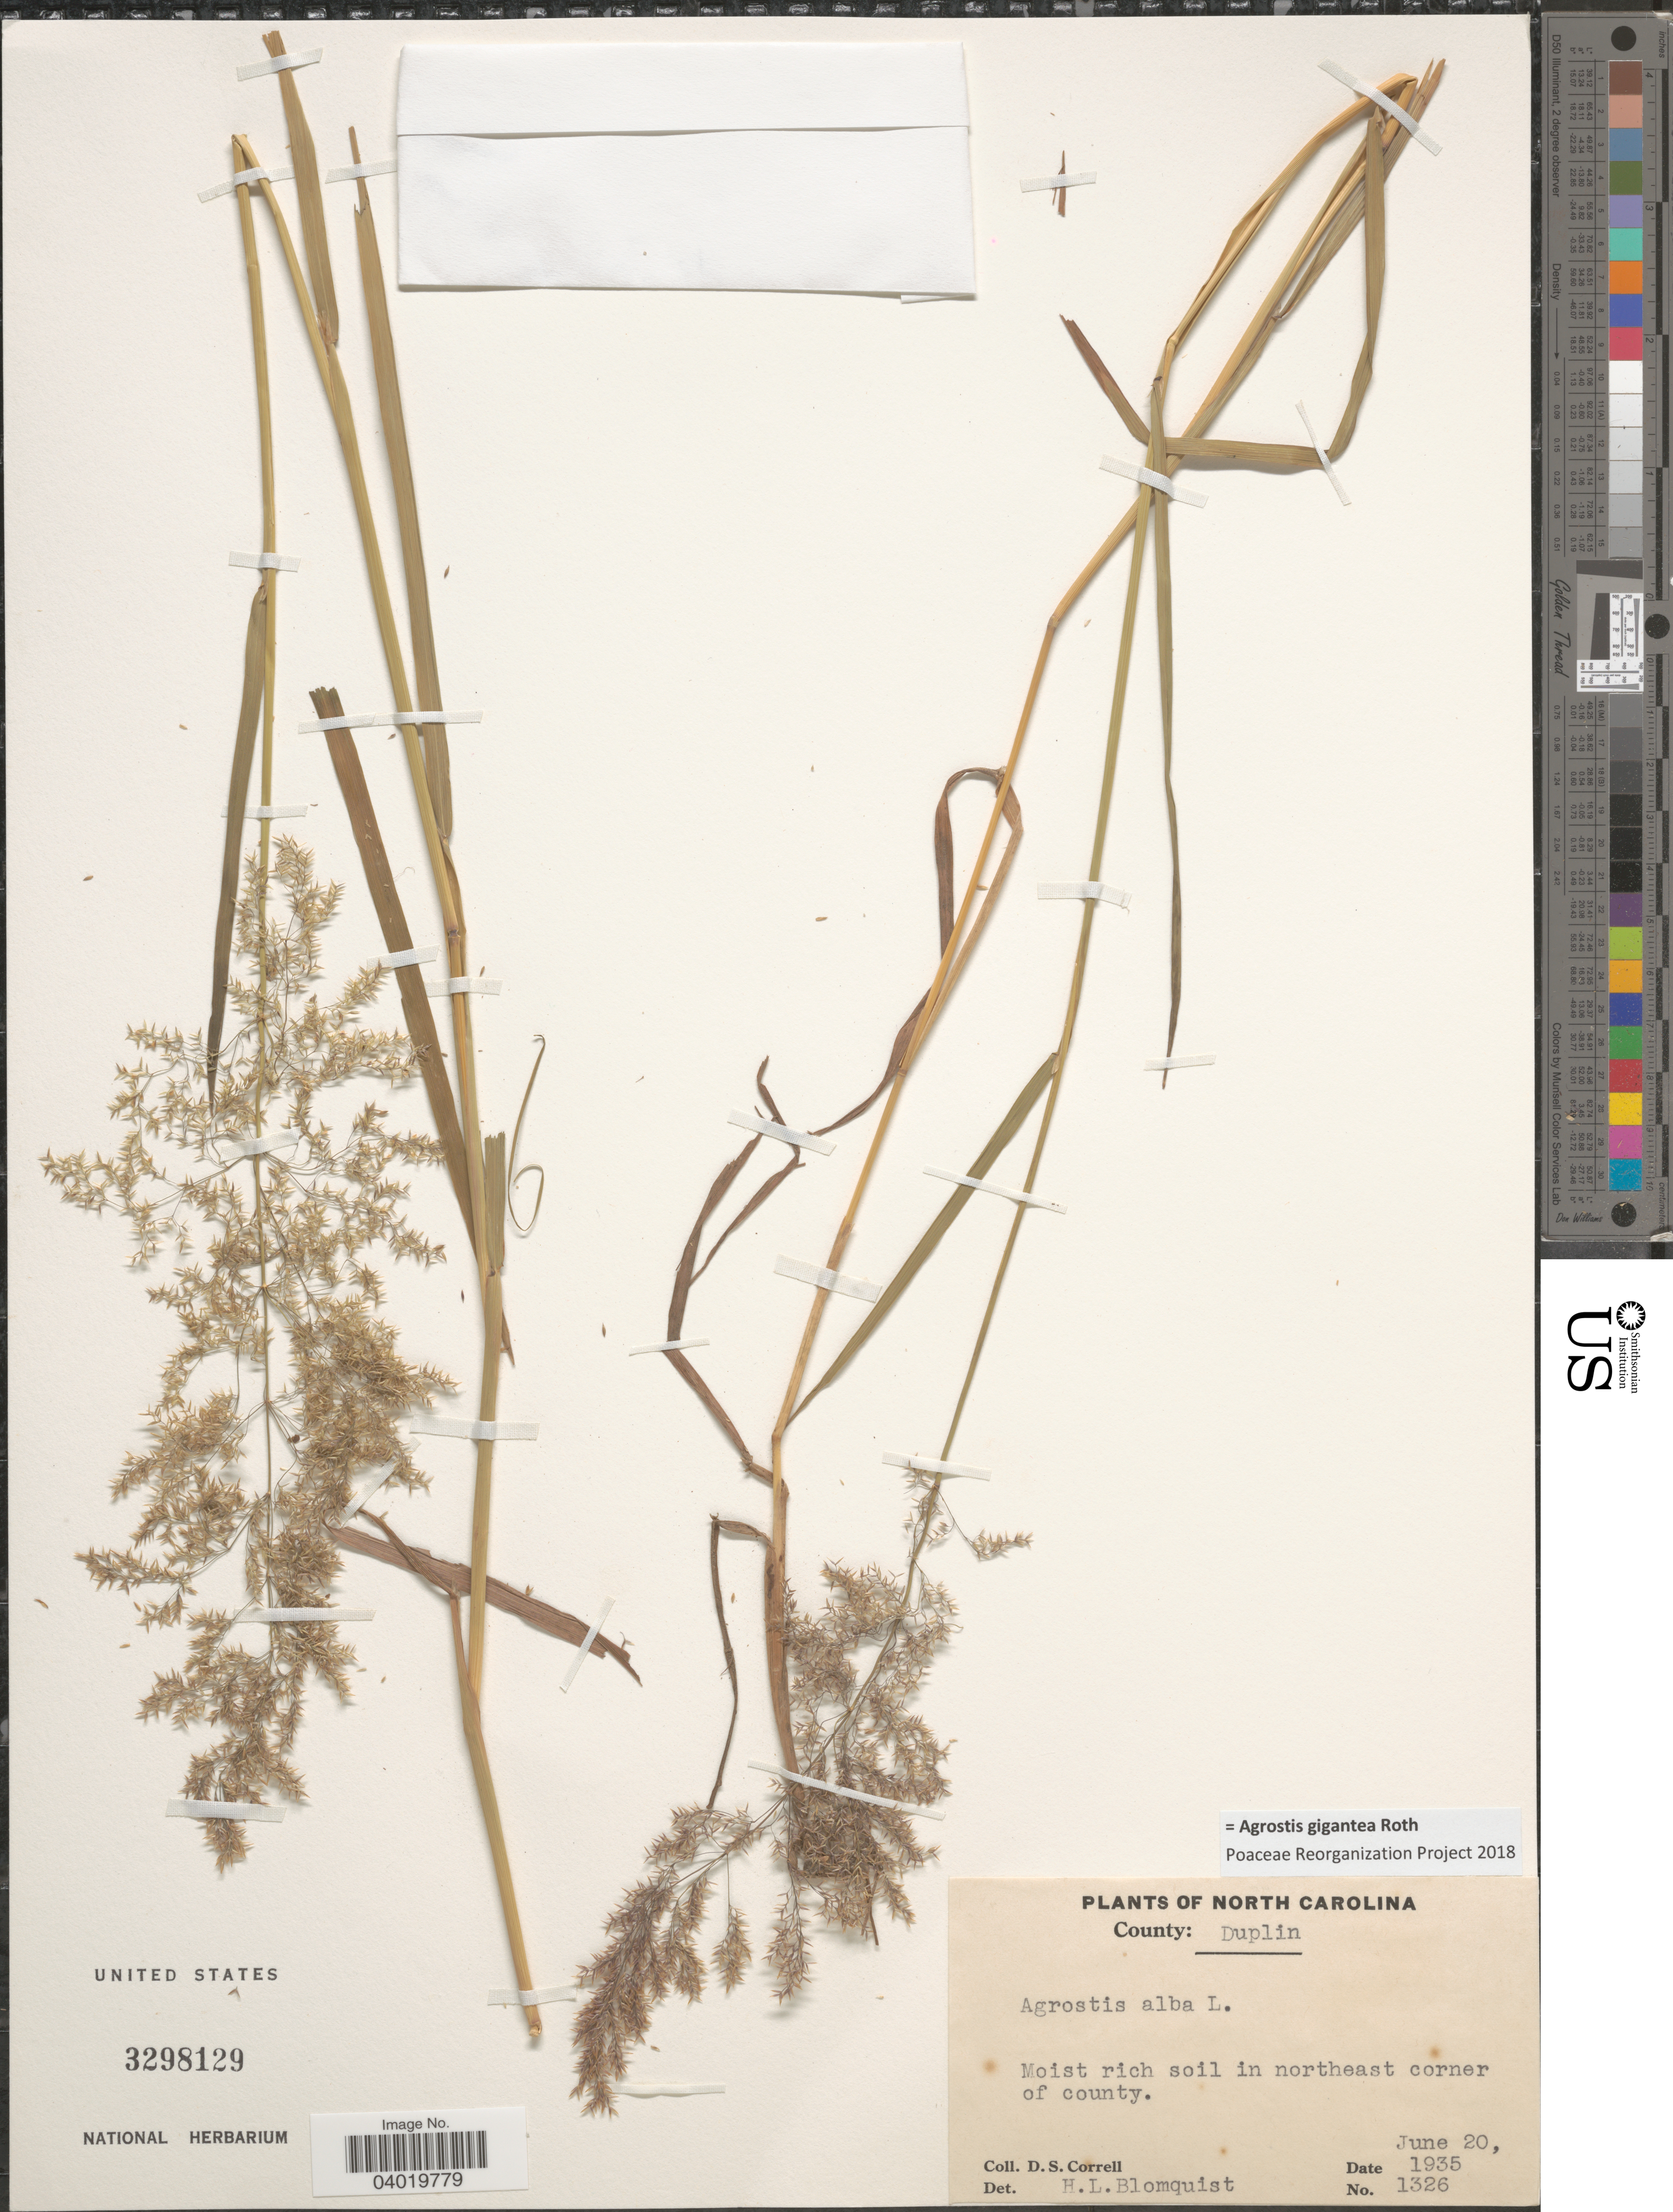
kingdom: Plantae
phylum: Tracheophyta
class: Liliopsida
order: Poales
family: Poaceae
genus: Agrostis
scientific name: Agrostis gigantea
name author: Roth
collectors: D. S. Correll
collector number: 1326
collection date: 1935-06-20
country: United States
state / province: North Carolina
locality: County: Duplin. Moist rich soil in northeast corner of county.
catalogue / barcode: US 3298129